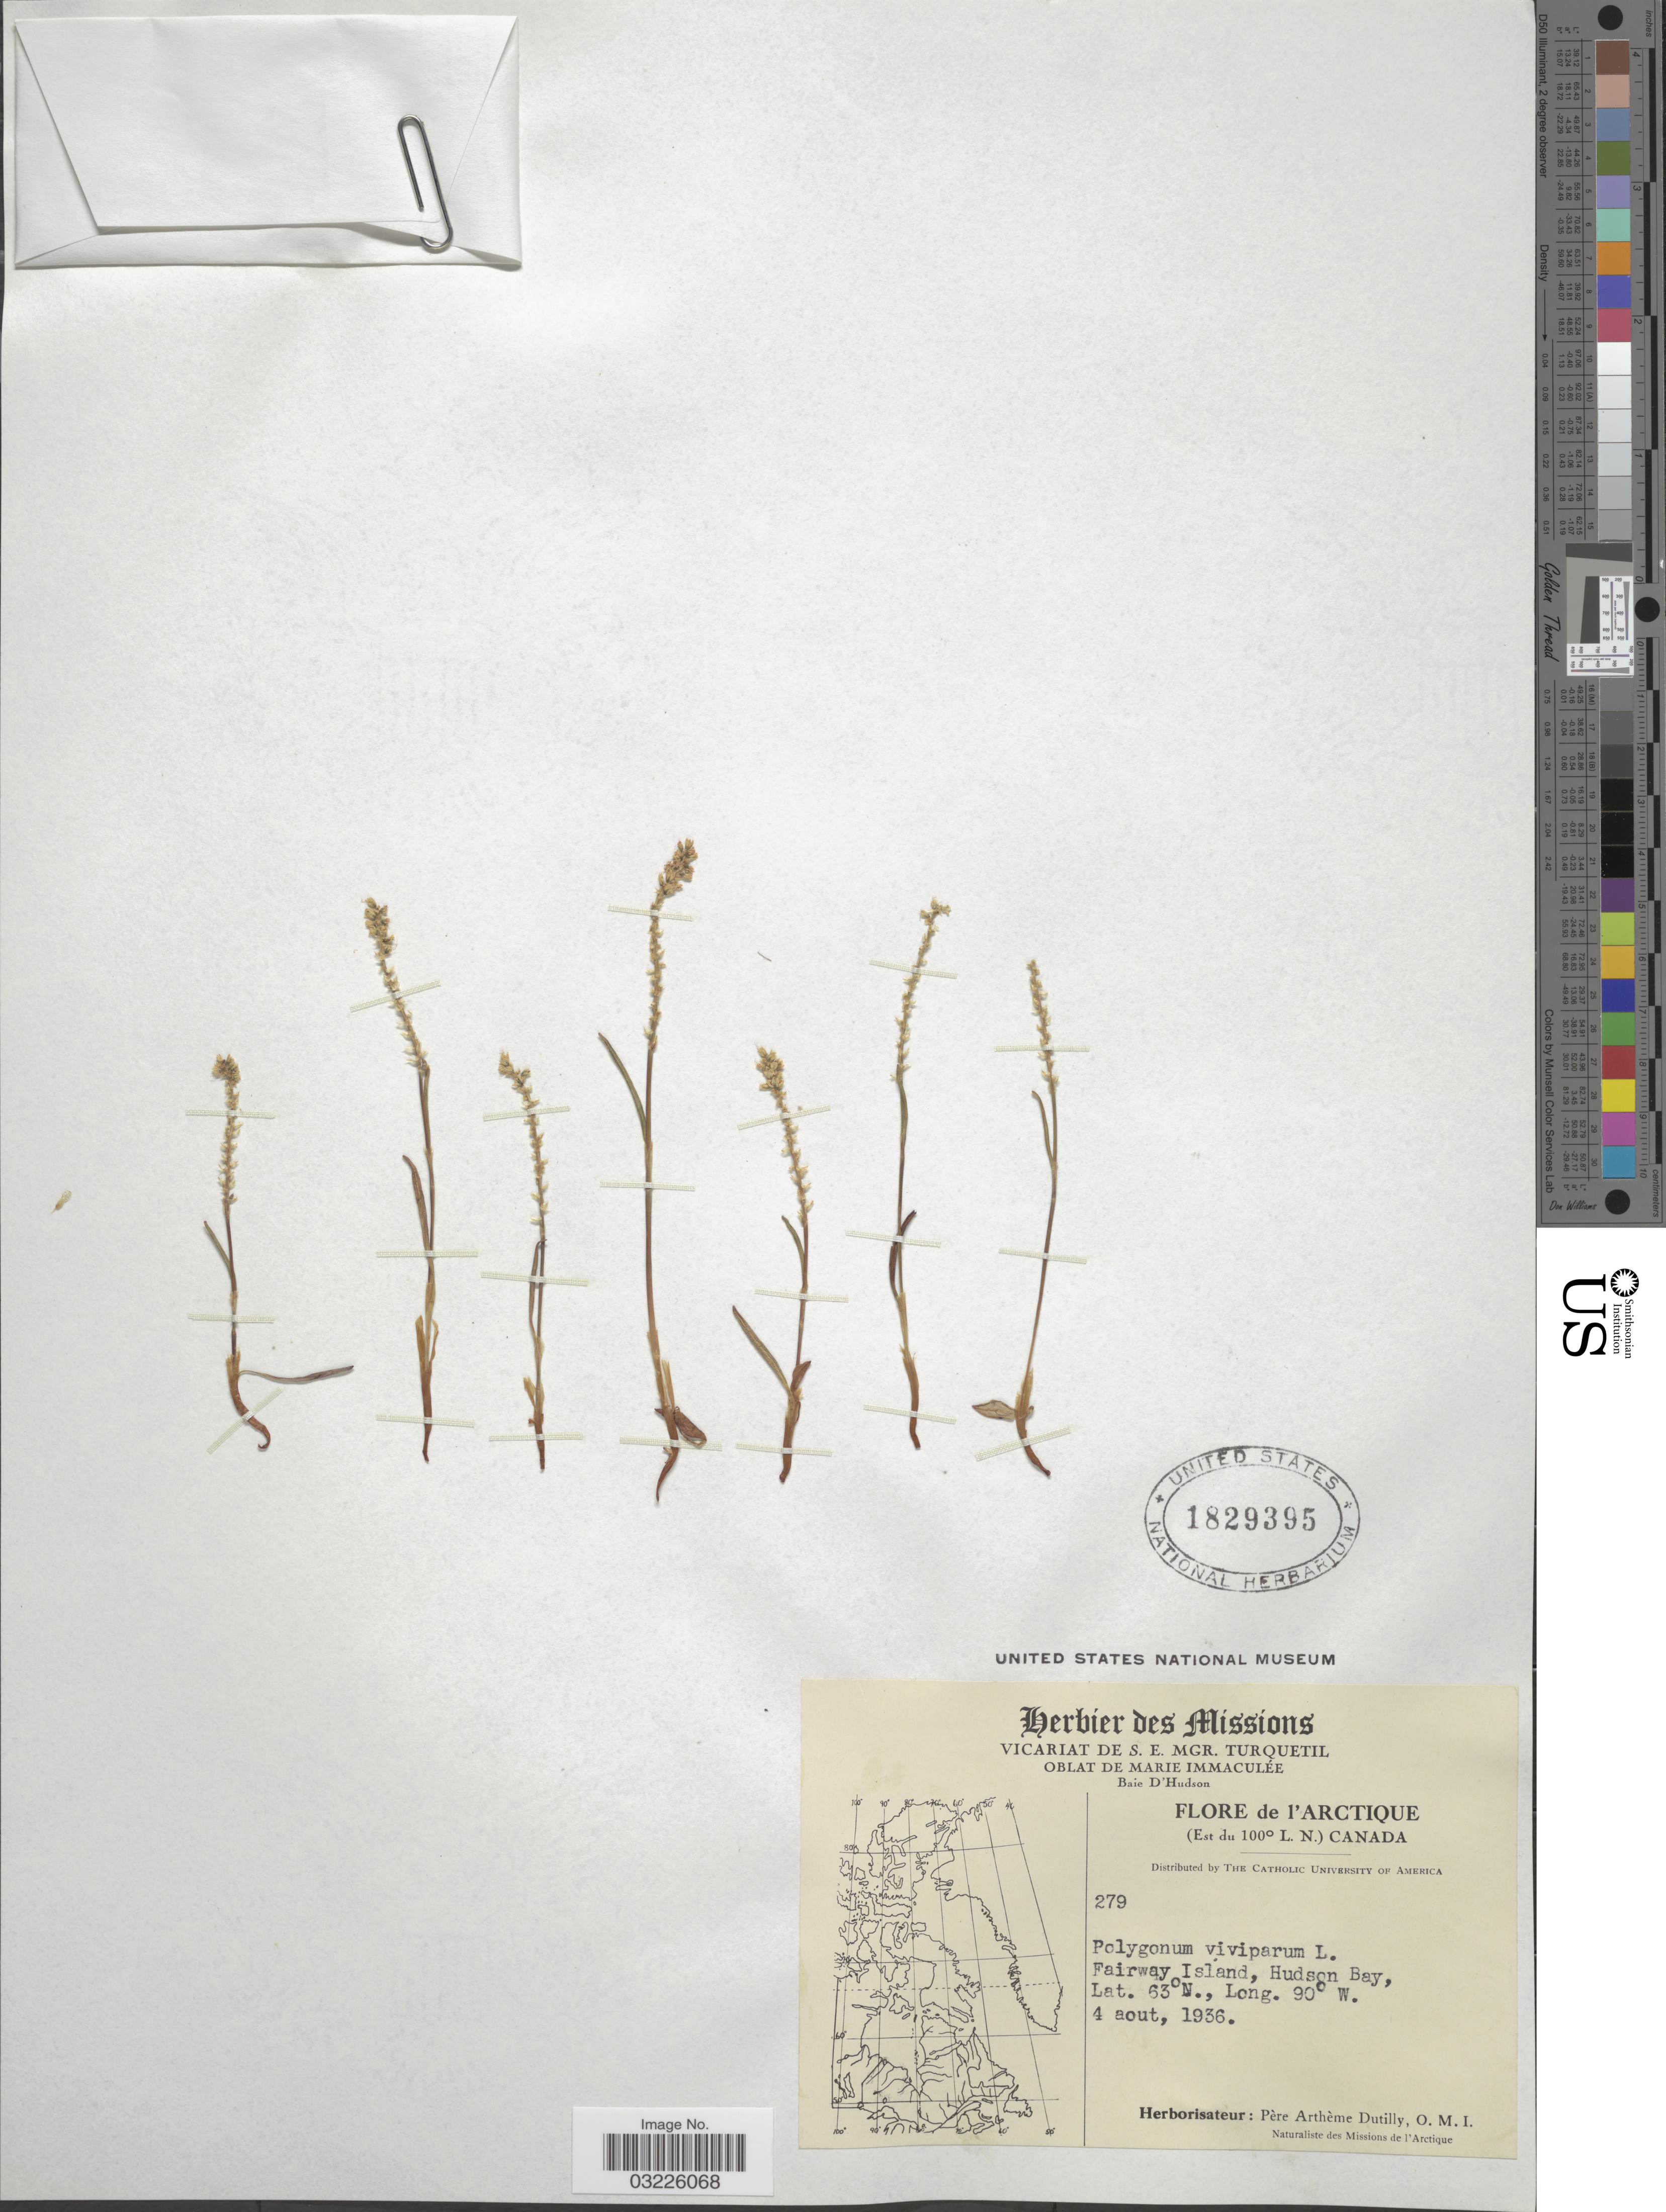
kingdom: Plantae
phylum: Tracheophyta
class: Magnoliopsida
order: Caryophyllales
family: Polygonaceae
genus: Bistorta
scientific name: Bistorta vivipara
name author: (L.) Delarbre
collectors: ex Herb. Pêre Arthême Dutilly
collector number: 279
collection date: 1936-08-04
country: Canada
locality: Arctique. Fairway Island, Hudson Bay.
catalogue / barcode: US 1829395